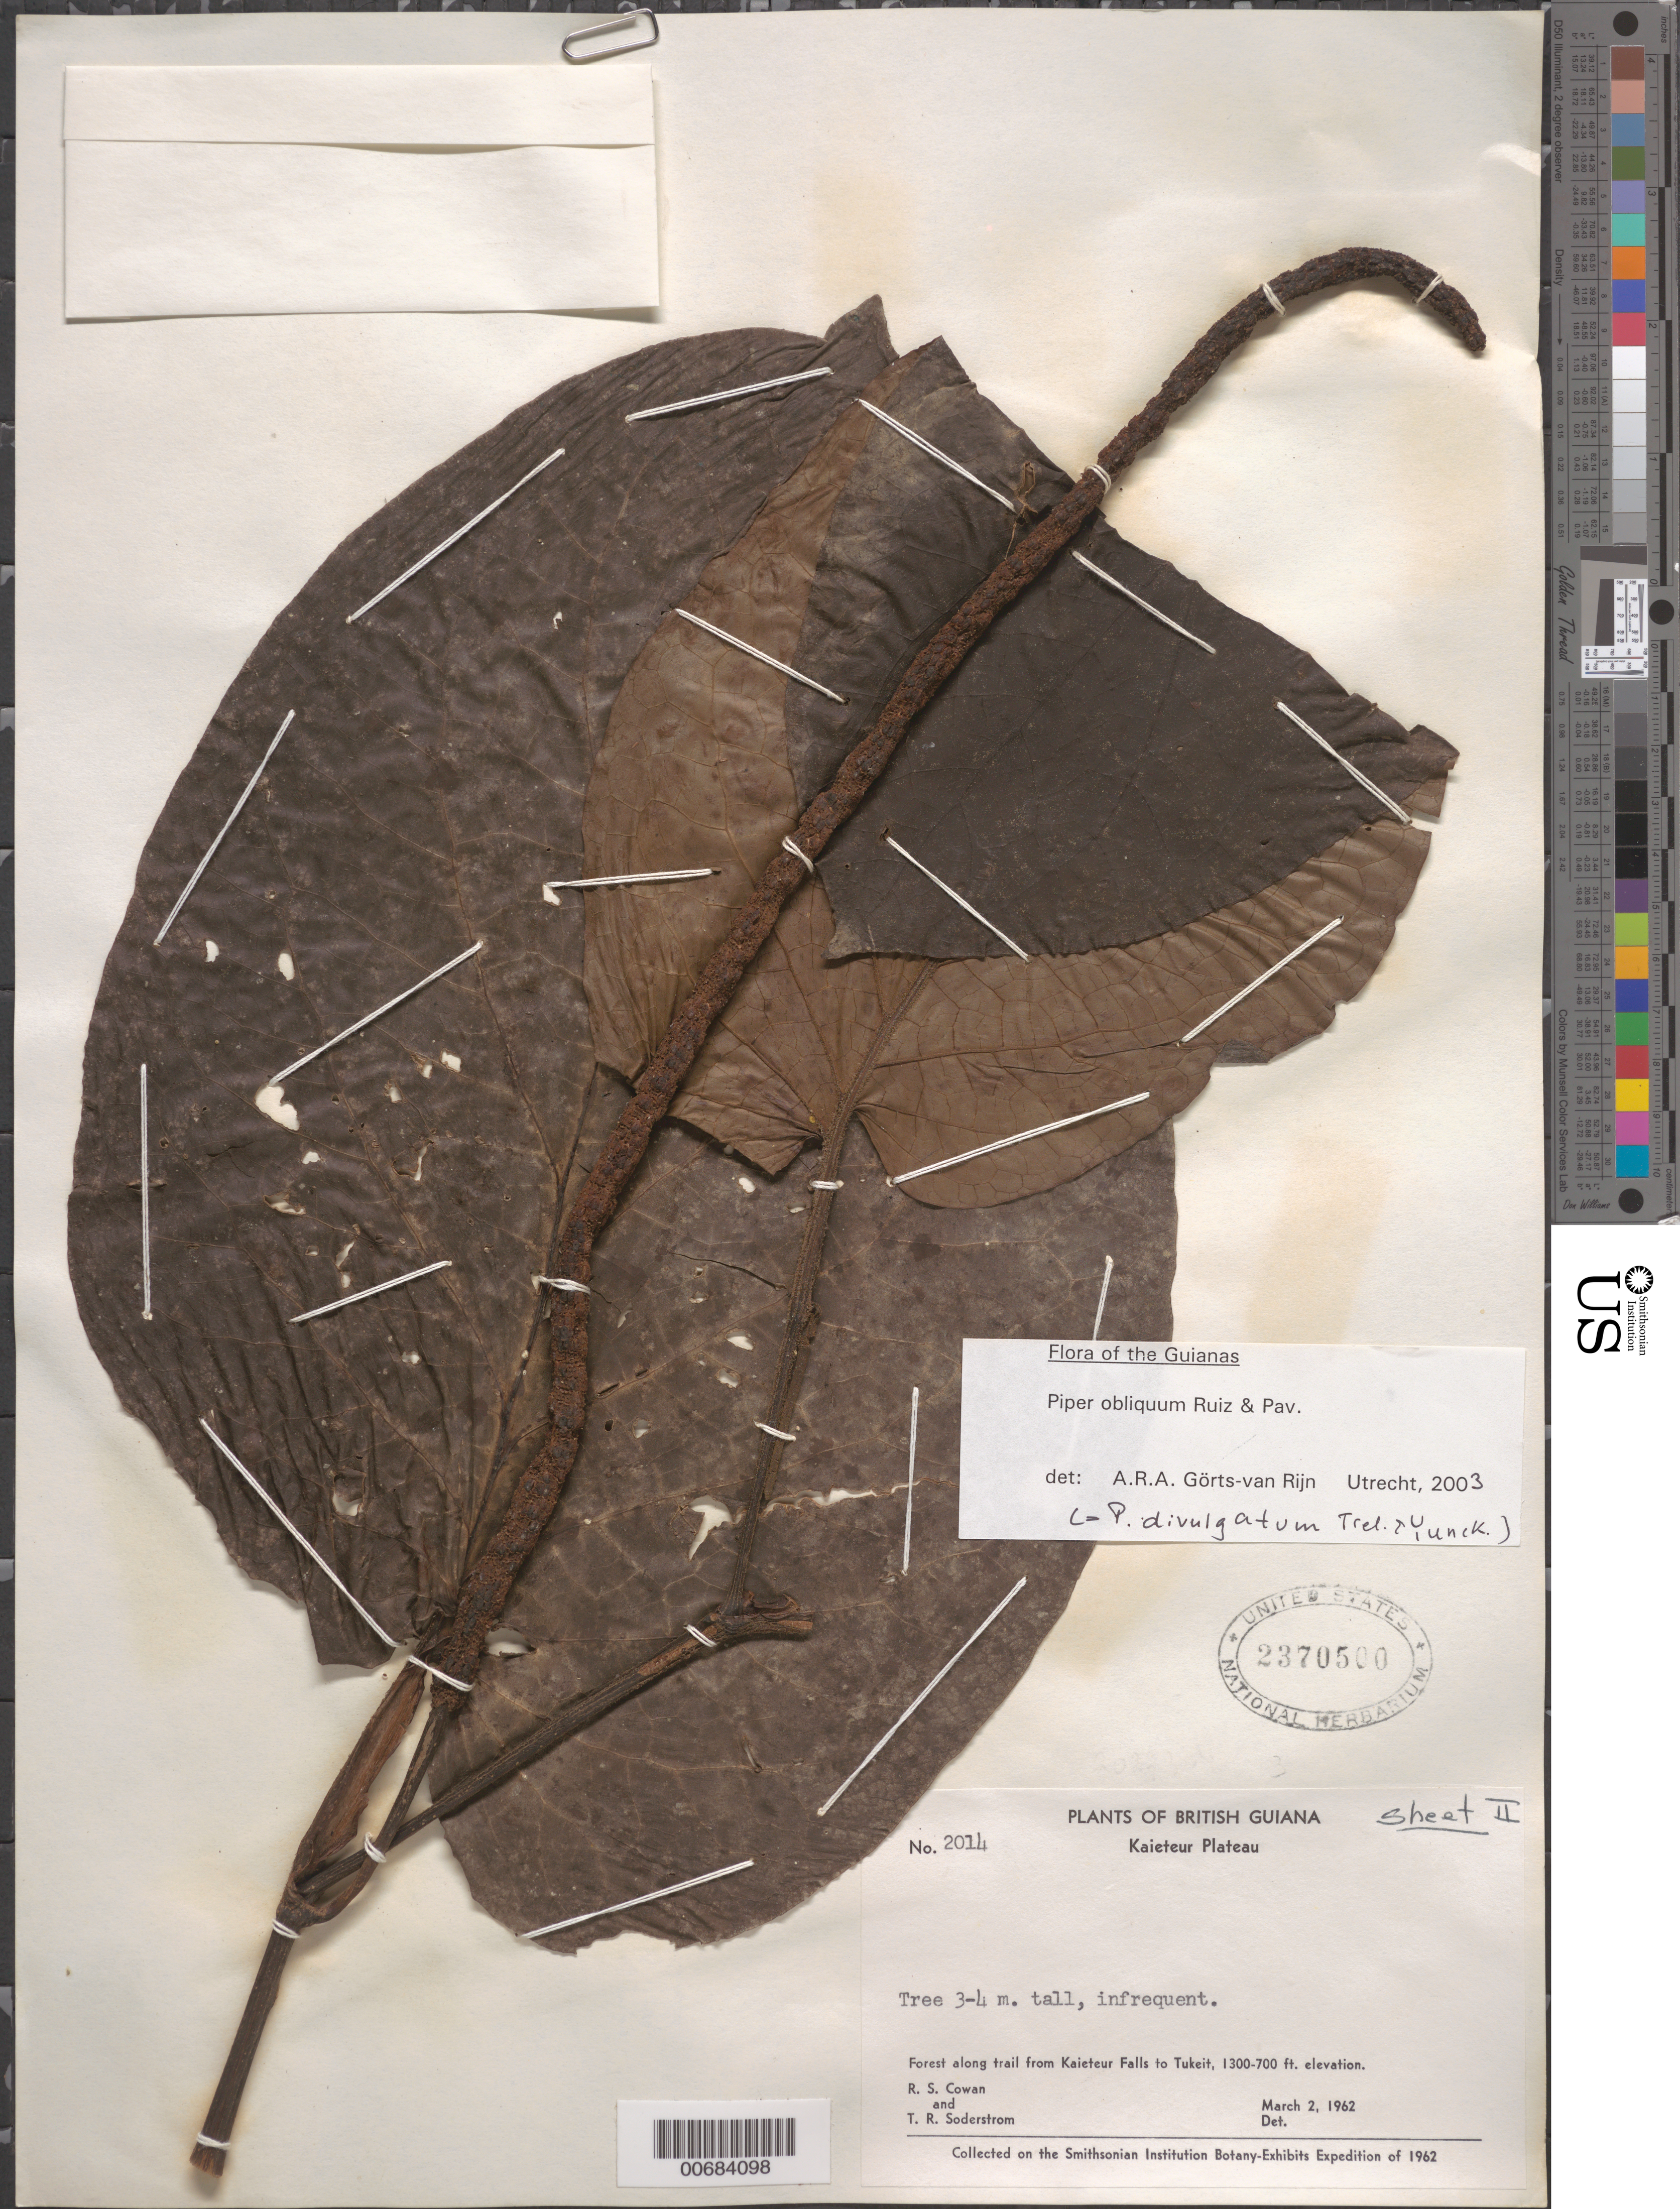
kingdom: Plantae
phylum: Tracheophyta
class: Magnoliopsida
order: Piperales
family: Piperaceae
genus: Piper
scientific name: Piper obliquum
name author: Ruiz & Pav.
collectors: R. S. Cowan & T. R. Soderstrom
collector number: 2014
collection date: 1962-03-02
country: Guyana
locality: British Guiana. Kaieteur Plateau. Forest along trail from Kaieteur Falls to Tukeit.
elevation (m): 213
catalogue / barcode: US 2370500